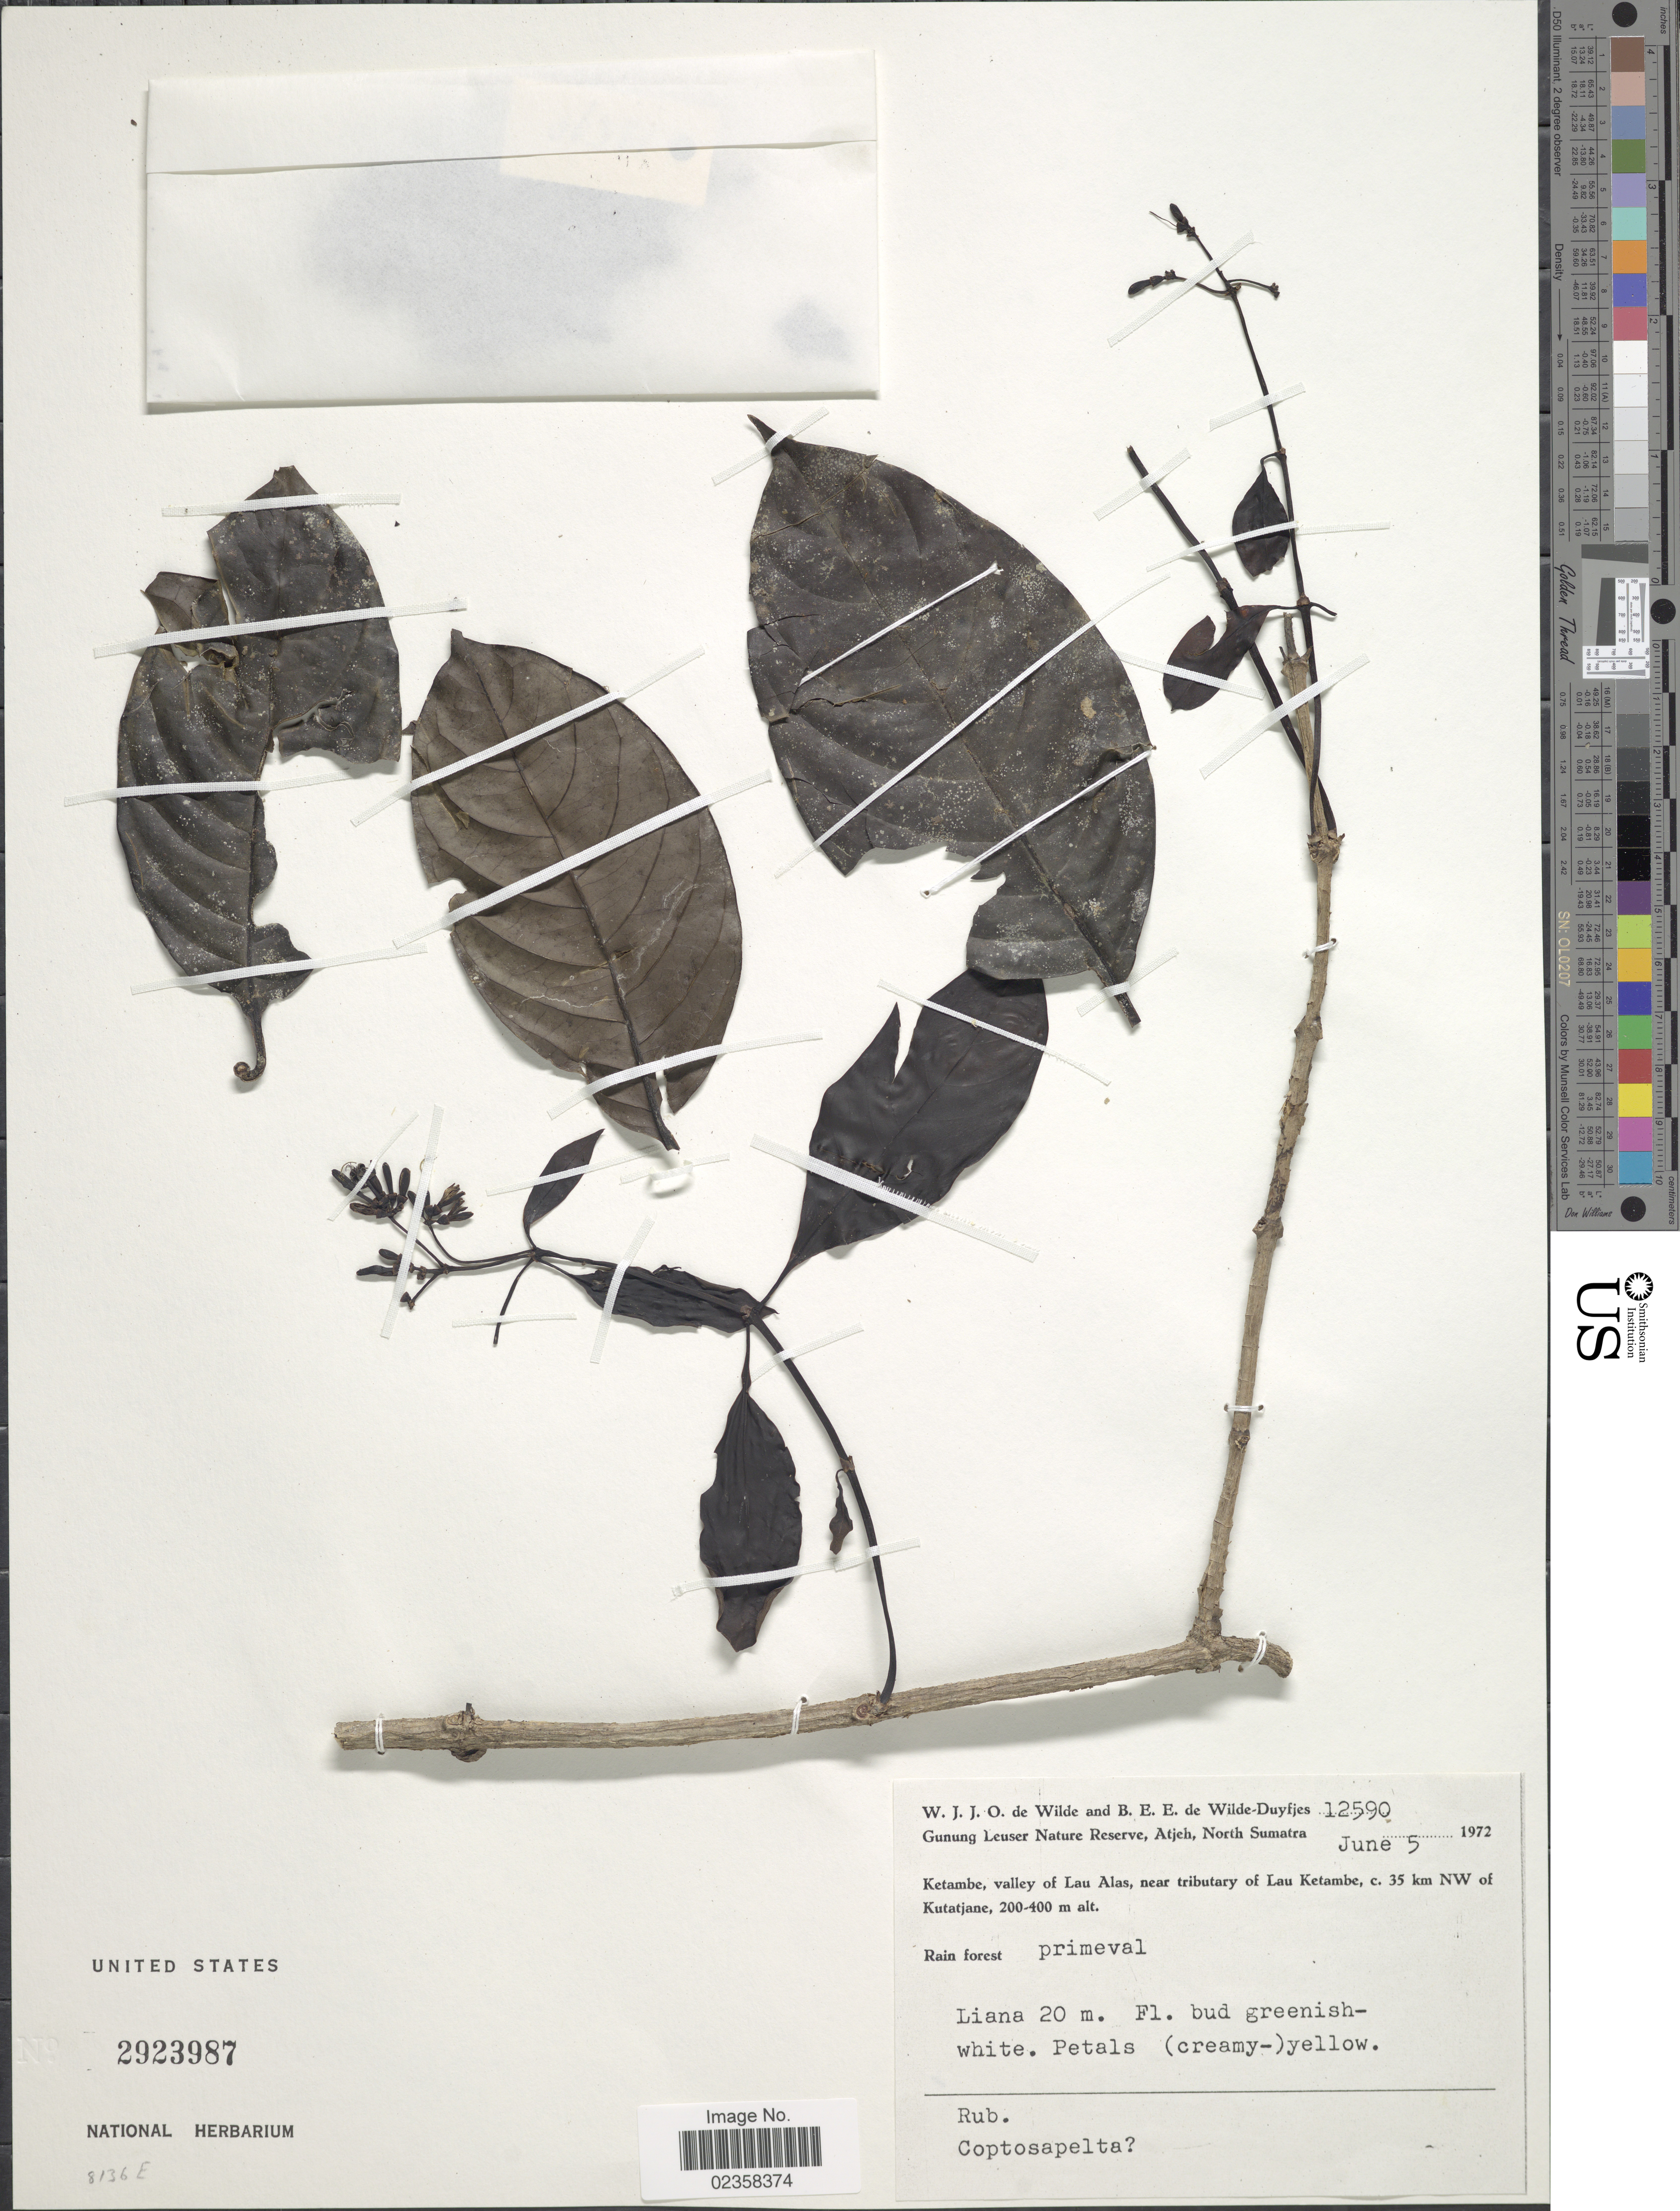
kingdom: Plantae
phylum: Tracheophyta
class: Magnoliopsida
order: Gentianales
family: Rubiaceae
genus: Conostomium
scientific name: Conostomium sp.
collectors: W. J. de Wilde & B. E. de Wilde-Duyfjes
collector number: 12590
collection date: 1972-06-05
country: Indonesia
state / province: Sumatra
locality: Gunung Leuser Nature Reserve, Atjeh, North Sumatra, Ketambe, valley of Lau Alas, near tributary of Lau Ketambe, c. 35 km NW of Kutatjane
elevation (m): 200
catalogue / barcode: US 2923987